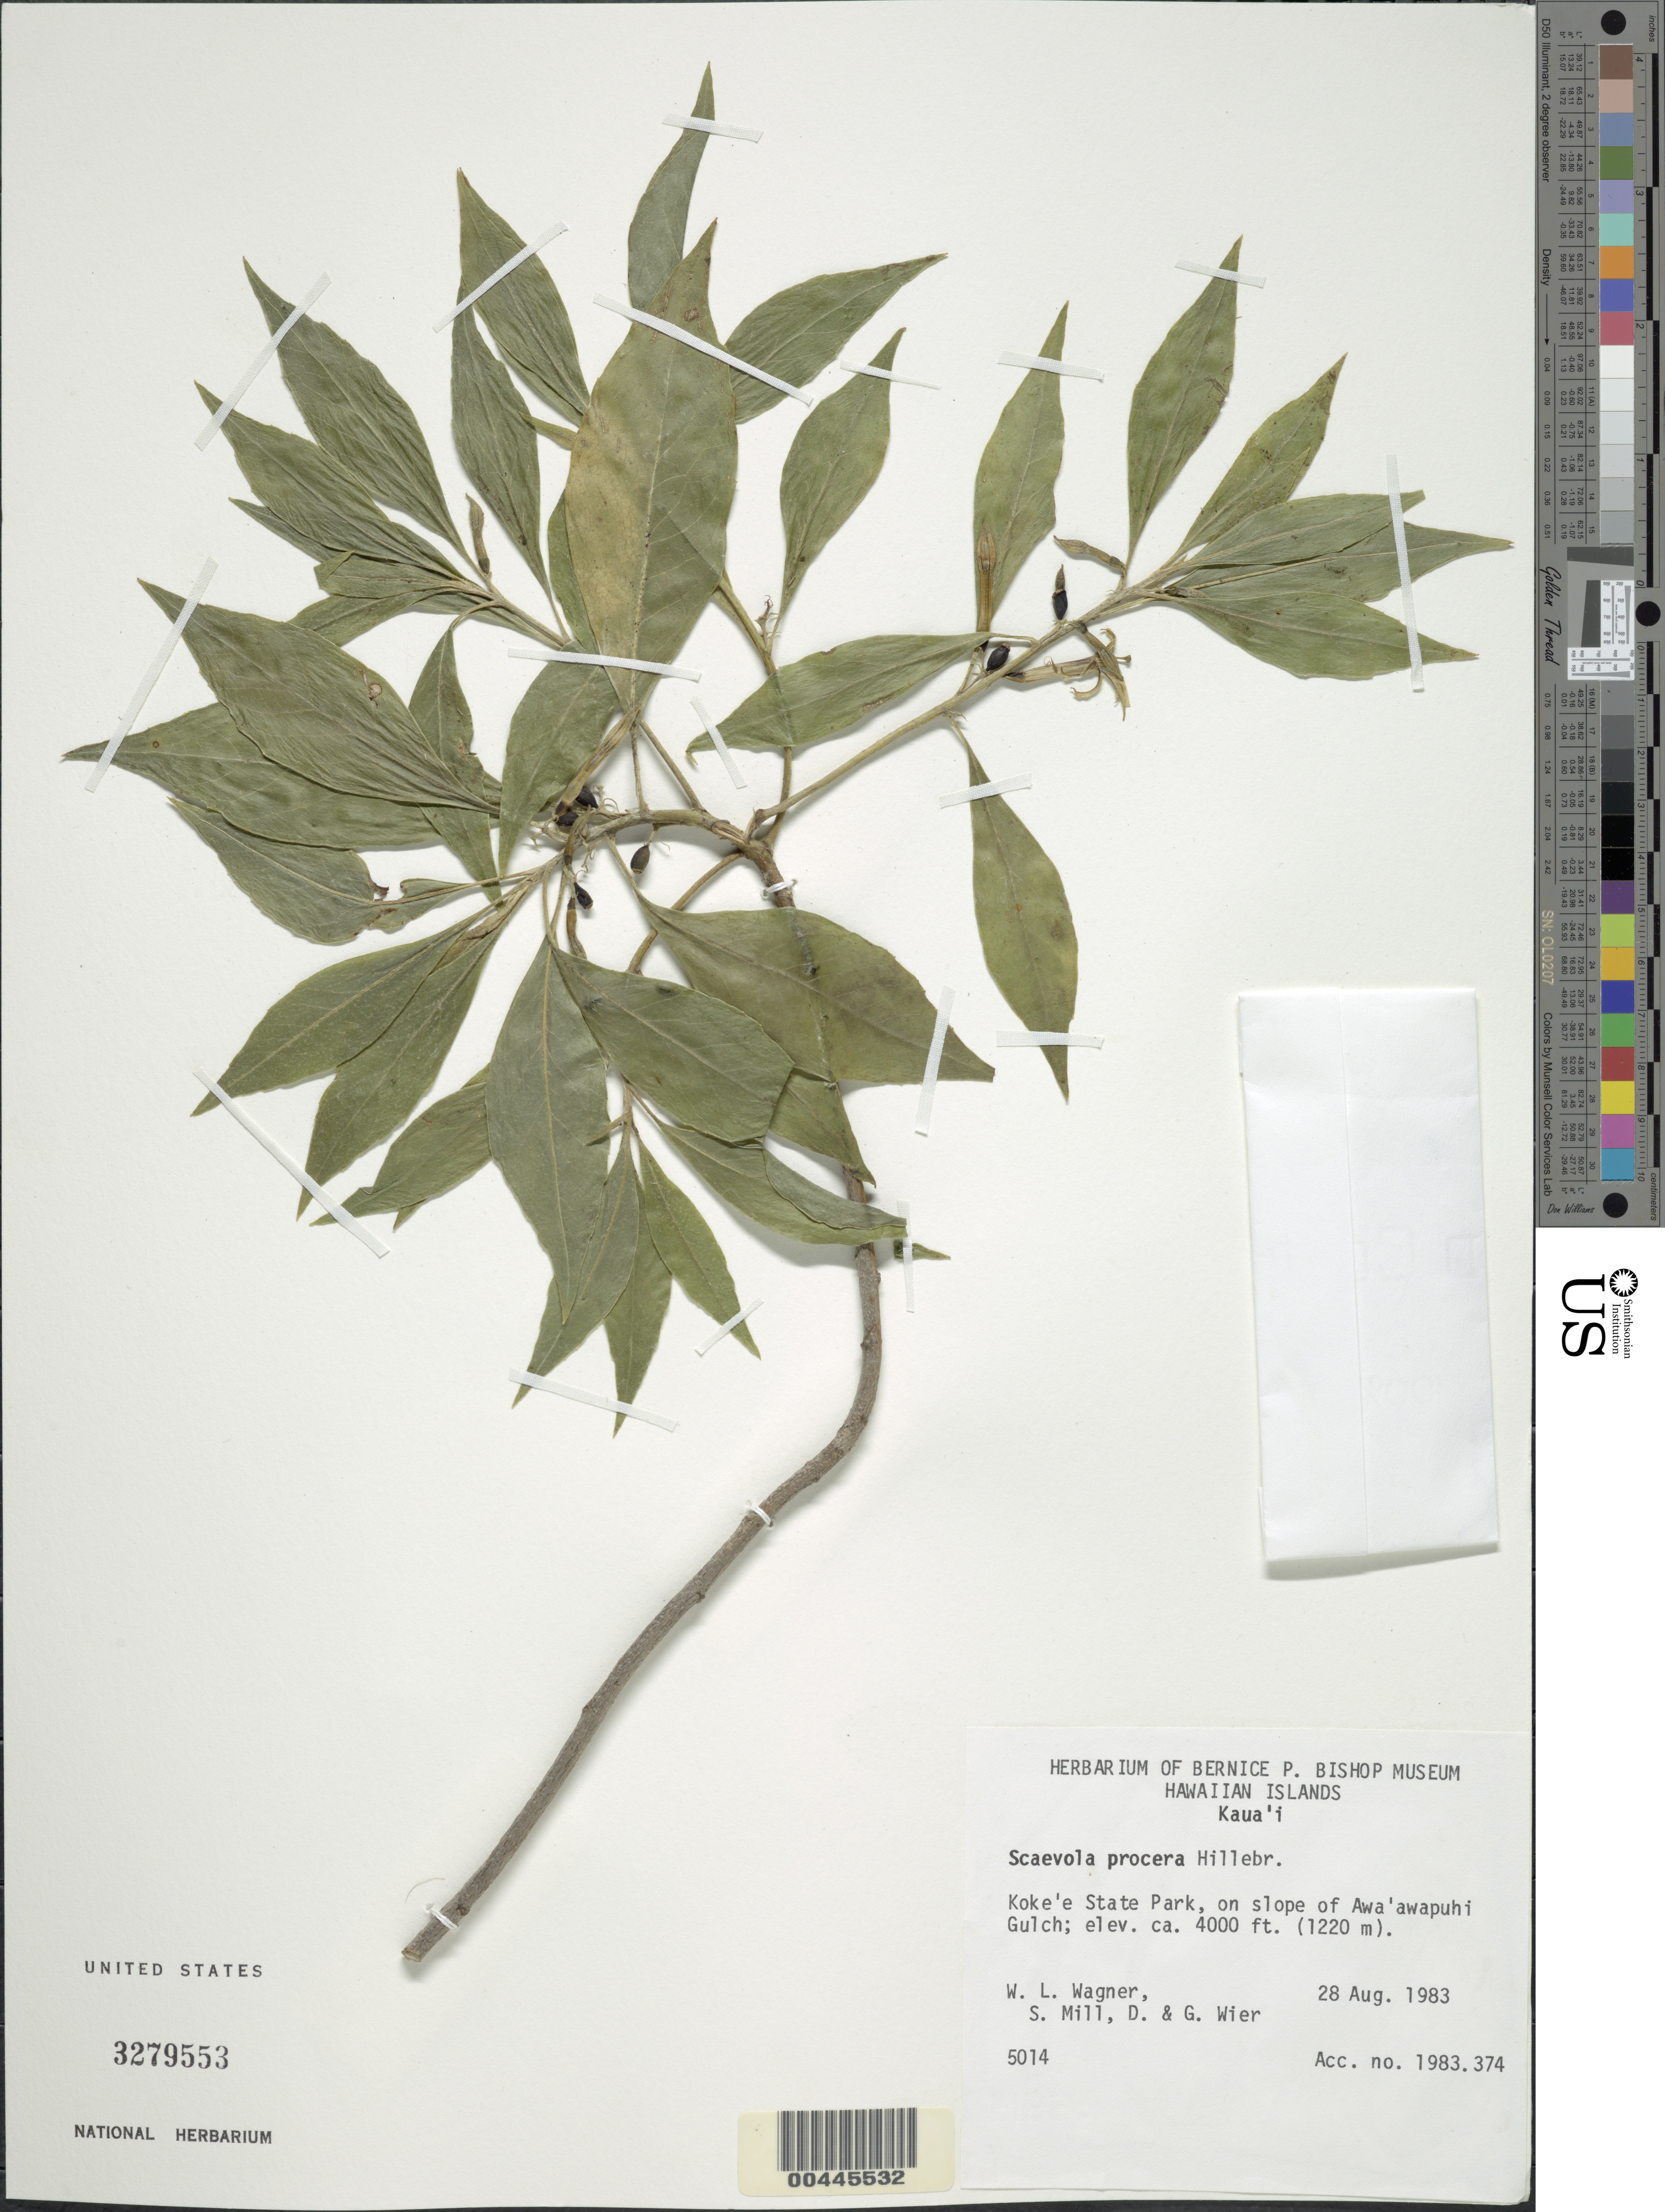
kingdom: Plantae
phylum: Tracheophyta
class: Magnoliopsida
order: Asterales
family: Goodeniaceae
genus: Scaevola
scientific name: Scaevola procera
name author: Hillebr.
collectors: W. L. Wagner, S. W. Miller, D. Wier & G. Wier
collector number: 5014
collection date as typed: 28 Aug 1983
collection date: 1983-08-28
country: United States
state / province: Hawaii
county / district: Kauai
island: Kaua'i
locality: Kokee State Park, on slope of Awa'awapuhi Gulch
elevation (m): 1220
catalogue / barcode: US 3279553